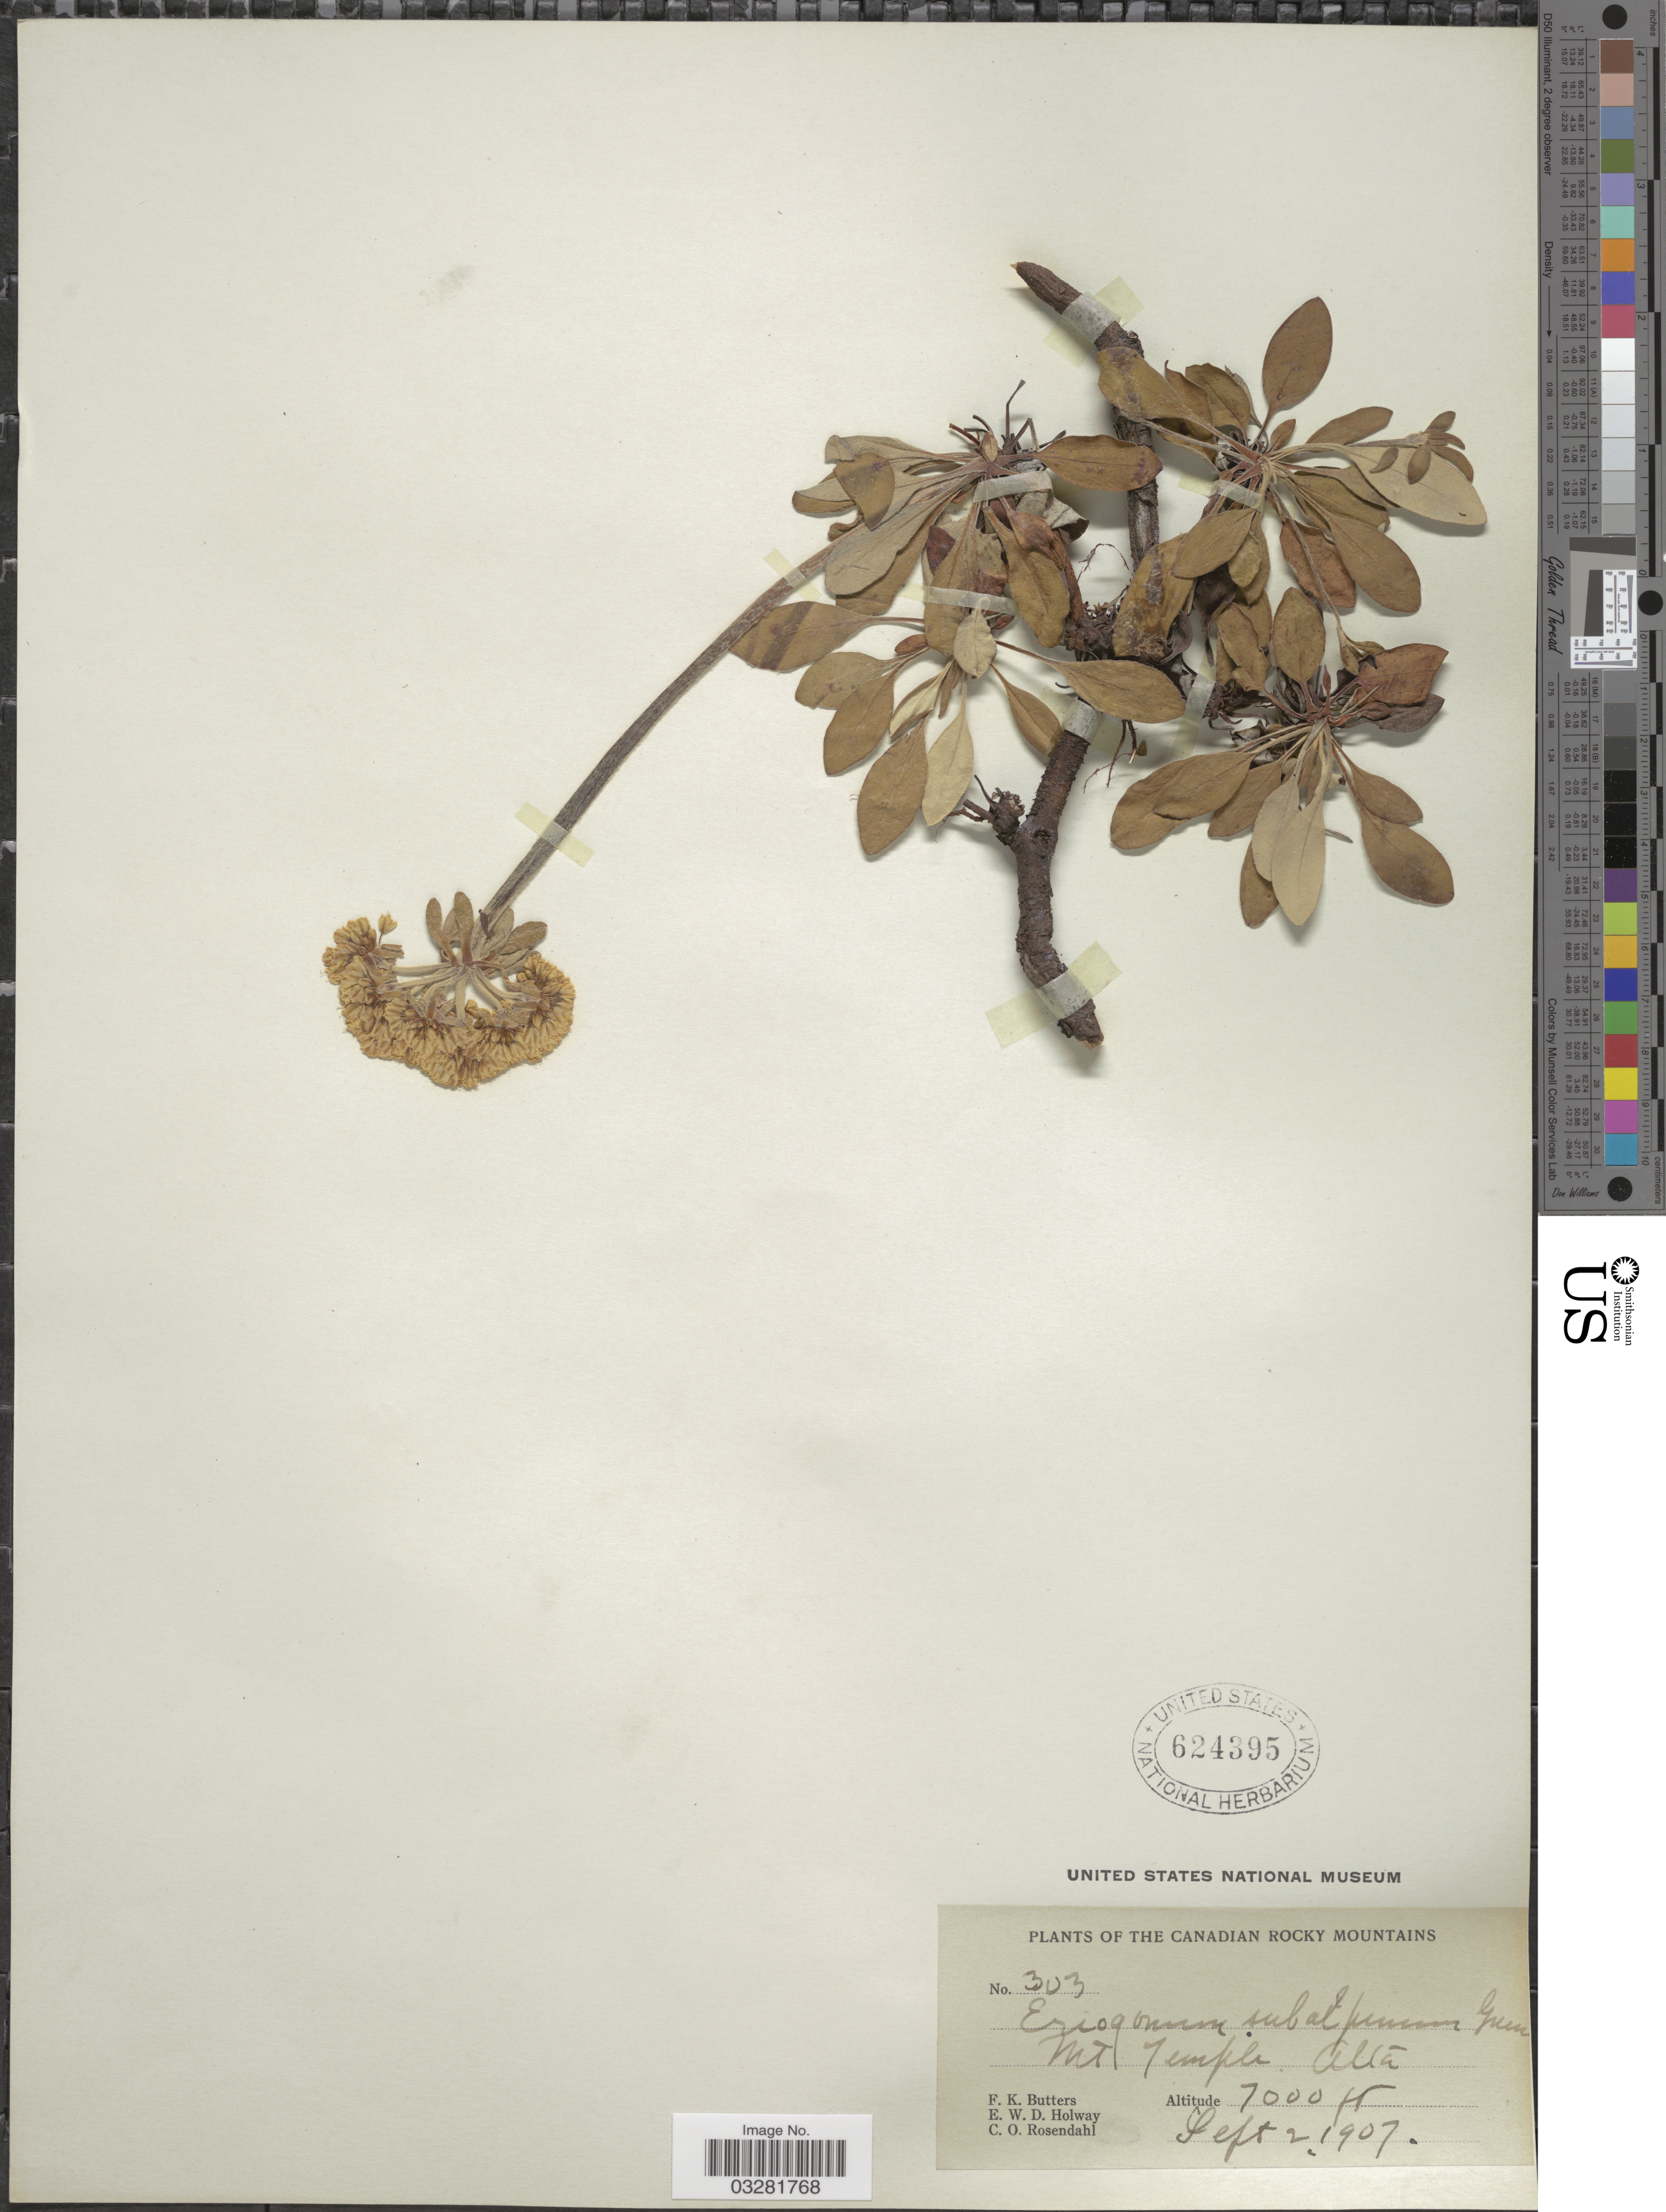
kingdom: Plantae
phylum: Tracheophyta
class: Magnoliopsida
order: Caryophyllales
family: Polygonaceae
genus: Eriogonum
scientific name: Eriogonum umbellatum var. subalpinum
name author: M.E. Jones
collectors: F. K. Butters, E. W. D. Holway & C. O. Rosendahl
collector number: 303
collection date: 1907-09-02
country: Canada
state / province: Alberta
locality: The Canadian Rocky Mountains. Mt. Temple. Alta.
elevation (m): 2134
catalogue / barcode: US 624395